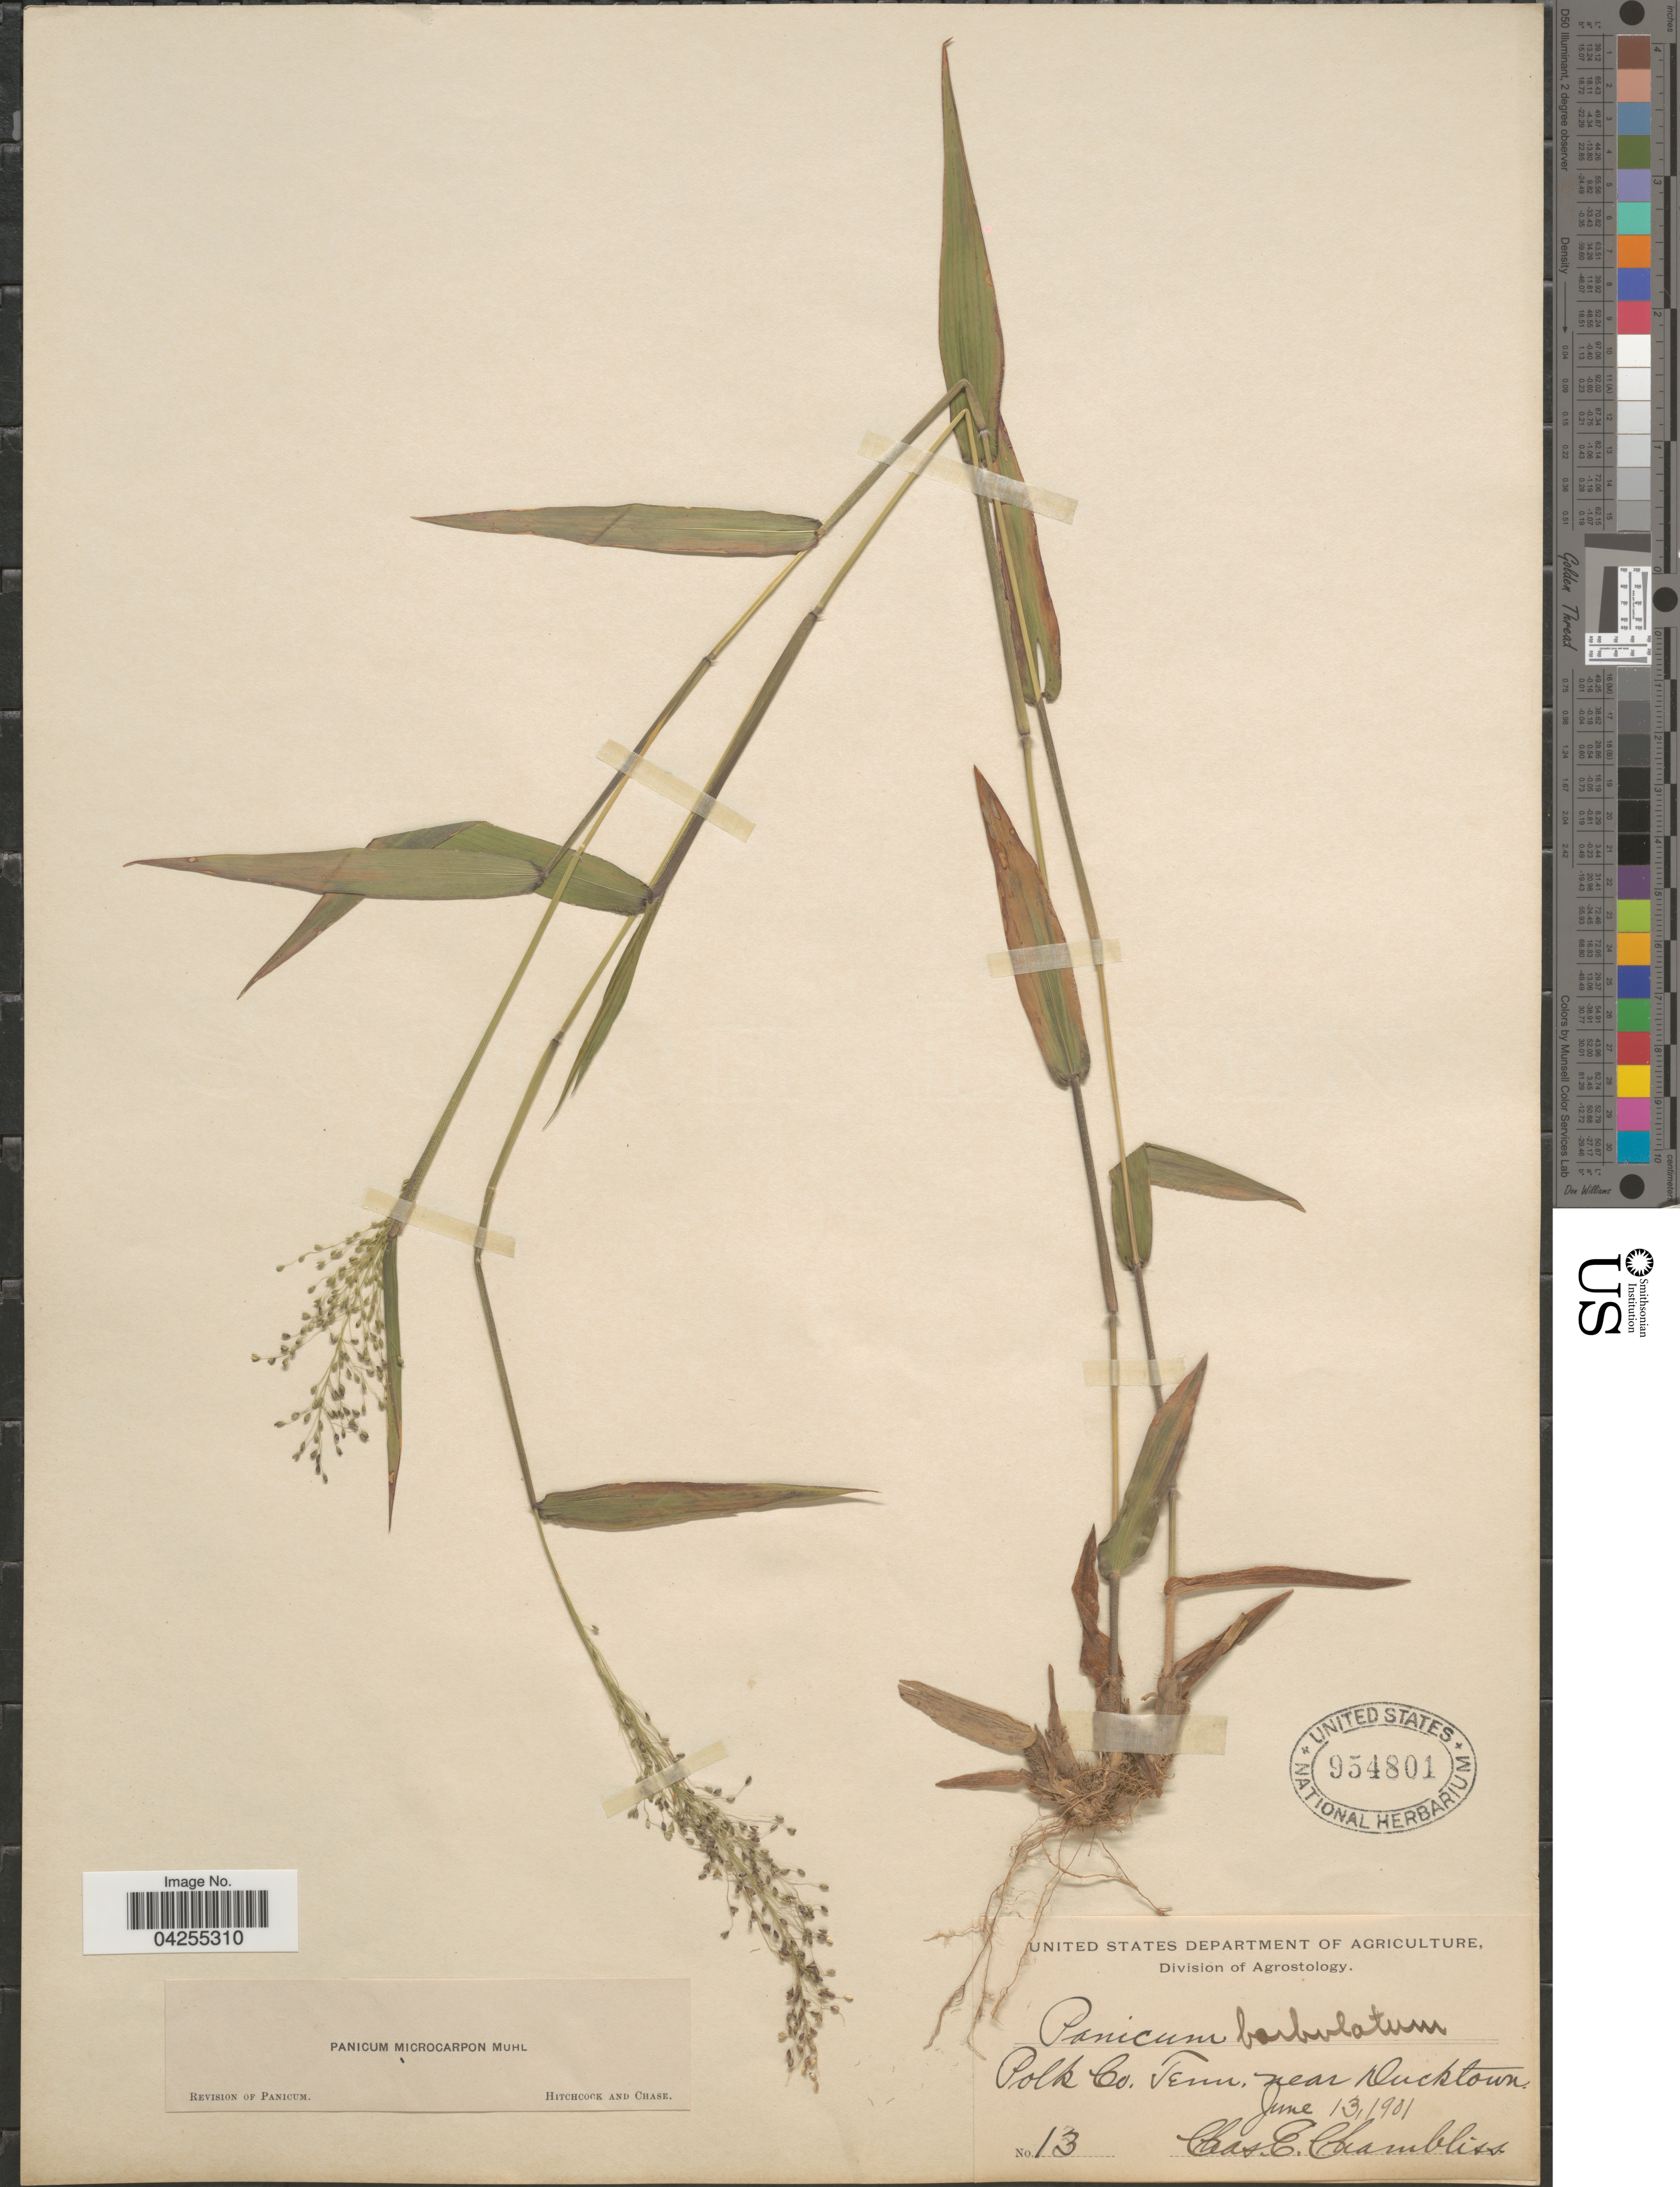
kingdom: Plantae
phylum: Tracheophyta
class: Liliopsida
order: Poales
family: Poaceae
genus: Dichanthelium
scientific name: Dichanthelium dichotomum var. dichotomum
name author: (L.) Gould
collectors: C. Chambliss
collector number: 13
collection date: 1901-06-13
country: United States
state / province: Tennessee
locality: Polk Co. Near Ducktown.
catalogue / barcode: US 954801